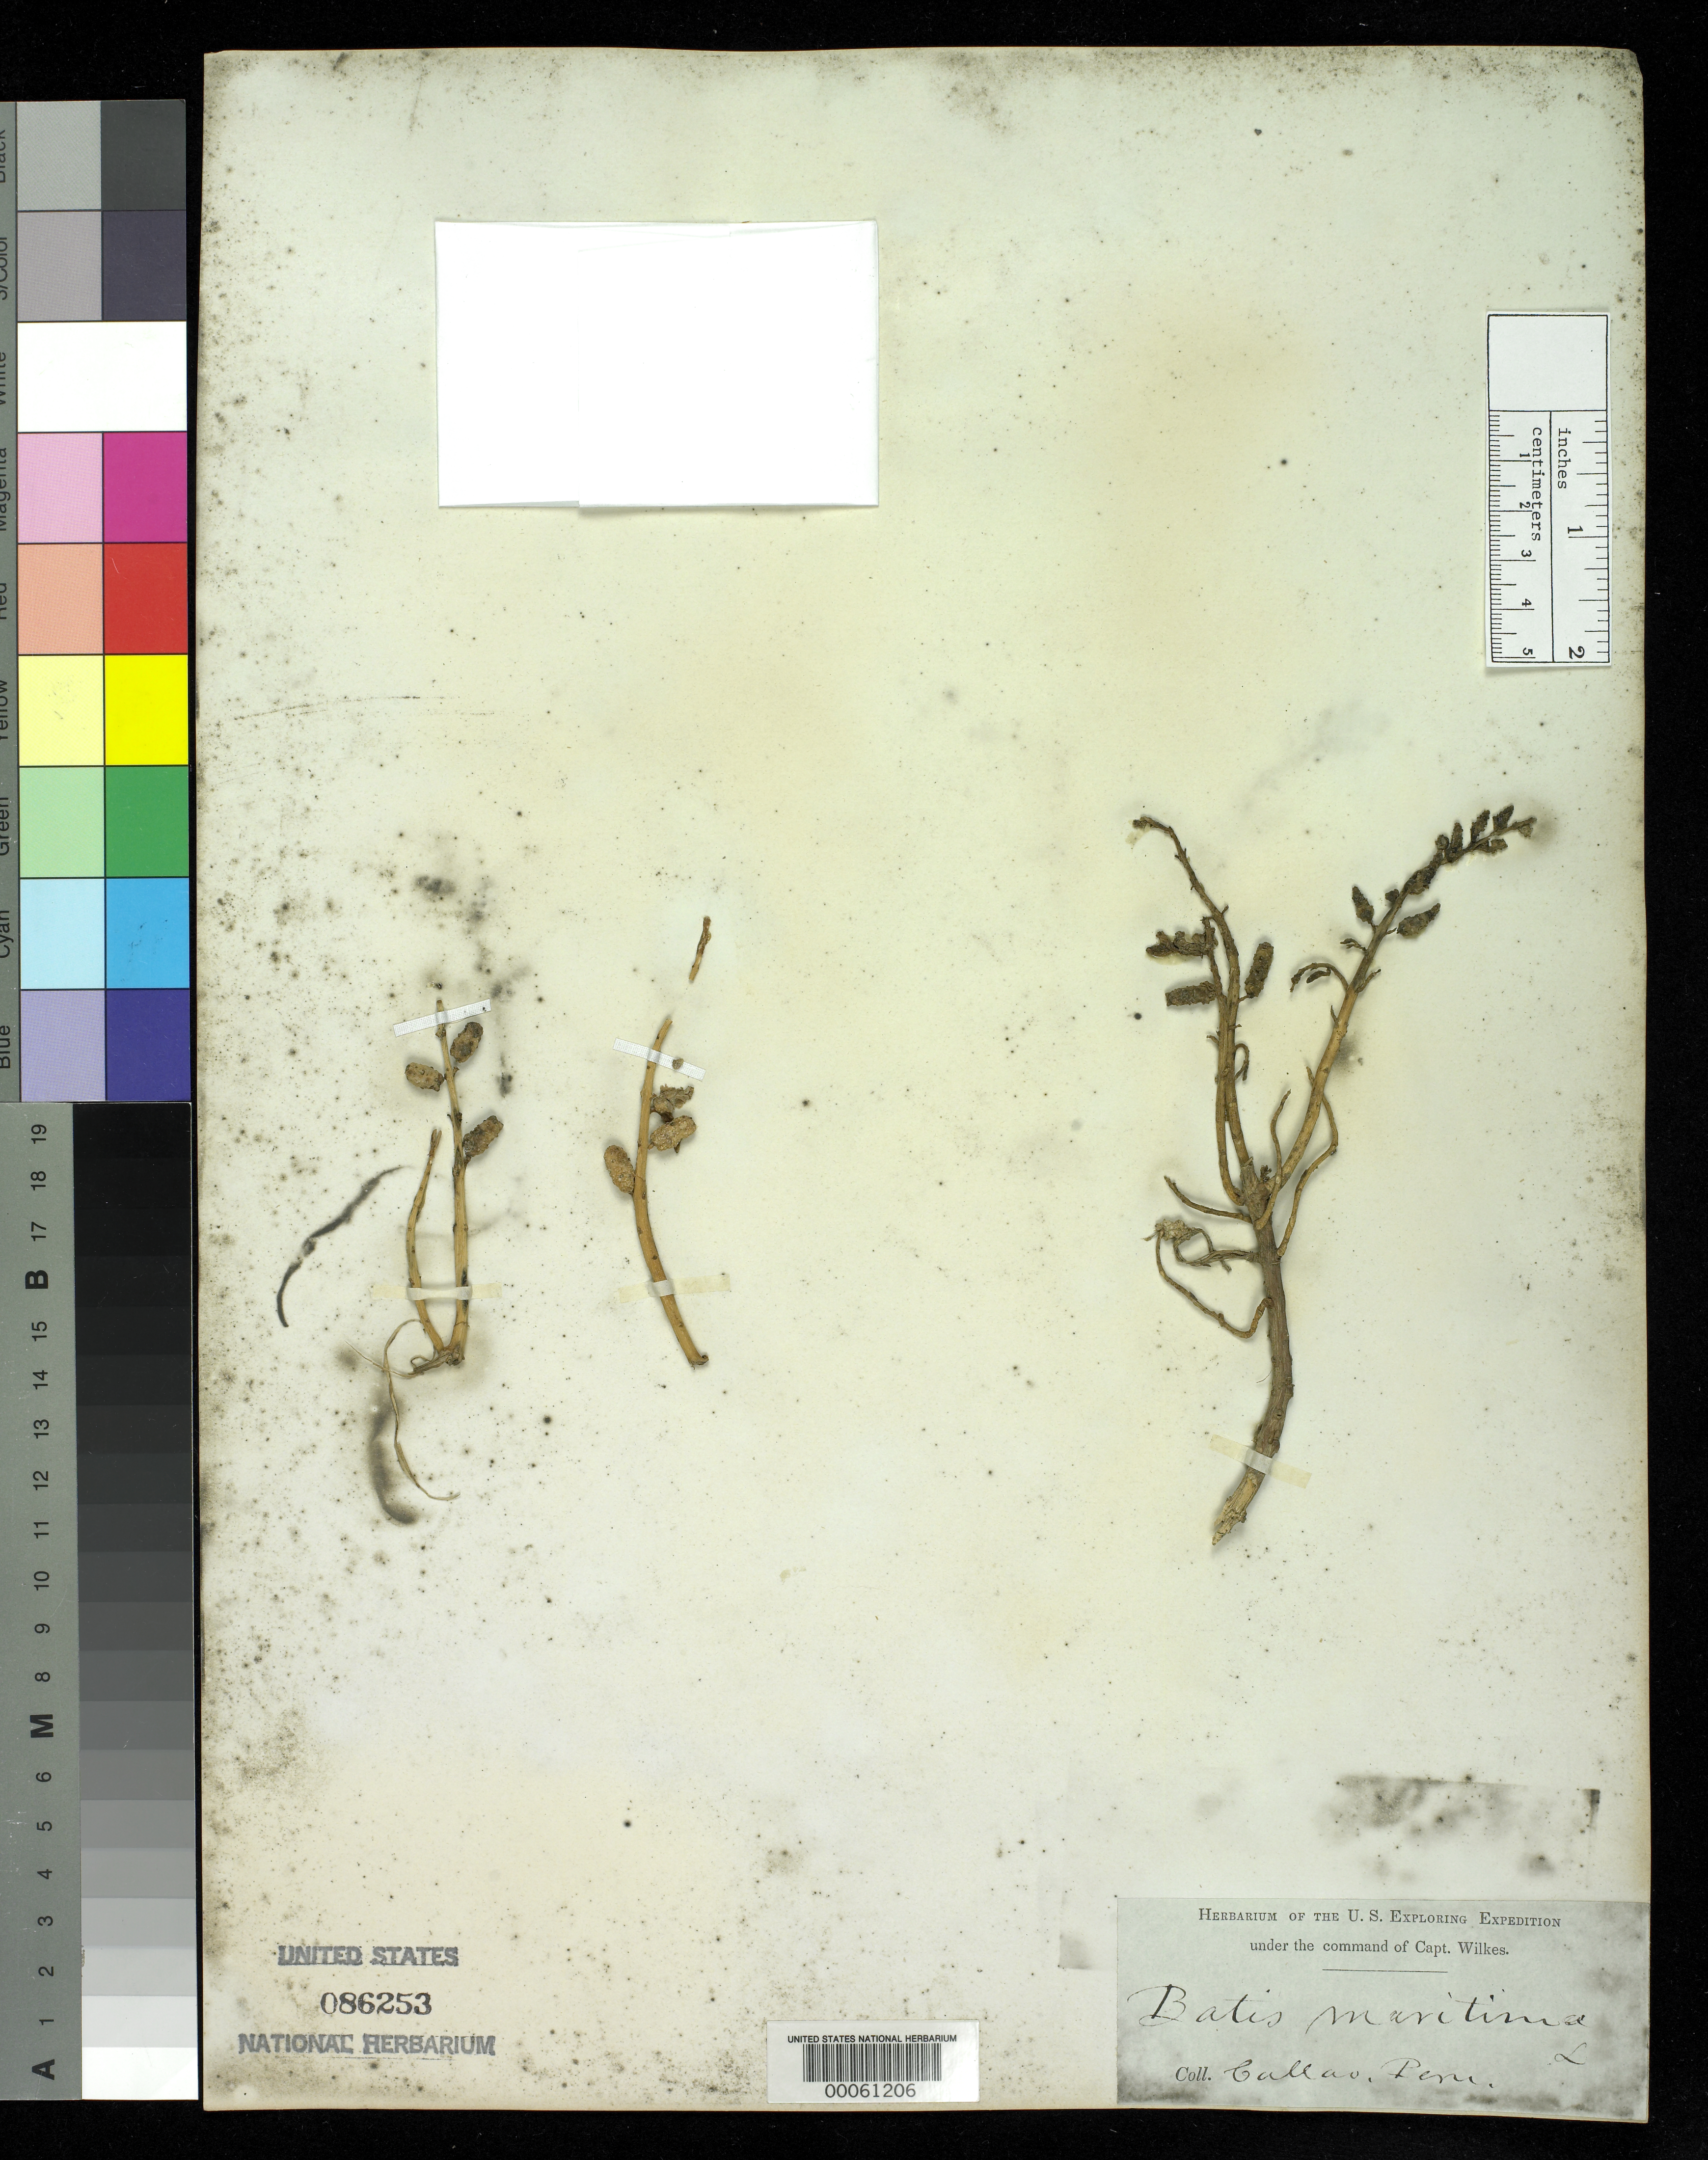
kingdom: Plantae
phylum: Tracheophyta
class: Magnoliopsida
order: Brassicales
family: Bataceae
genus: Batis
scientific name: Batis maritima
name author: L.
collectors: C. Peni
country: Panama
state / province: Chiriquí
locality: Around San Felix.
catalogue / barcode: US 86253